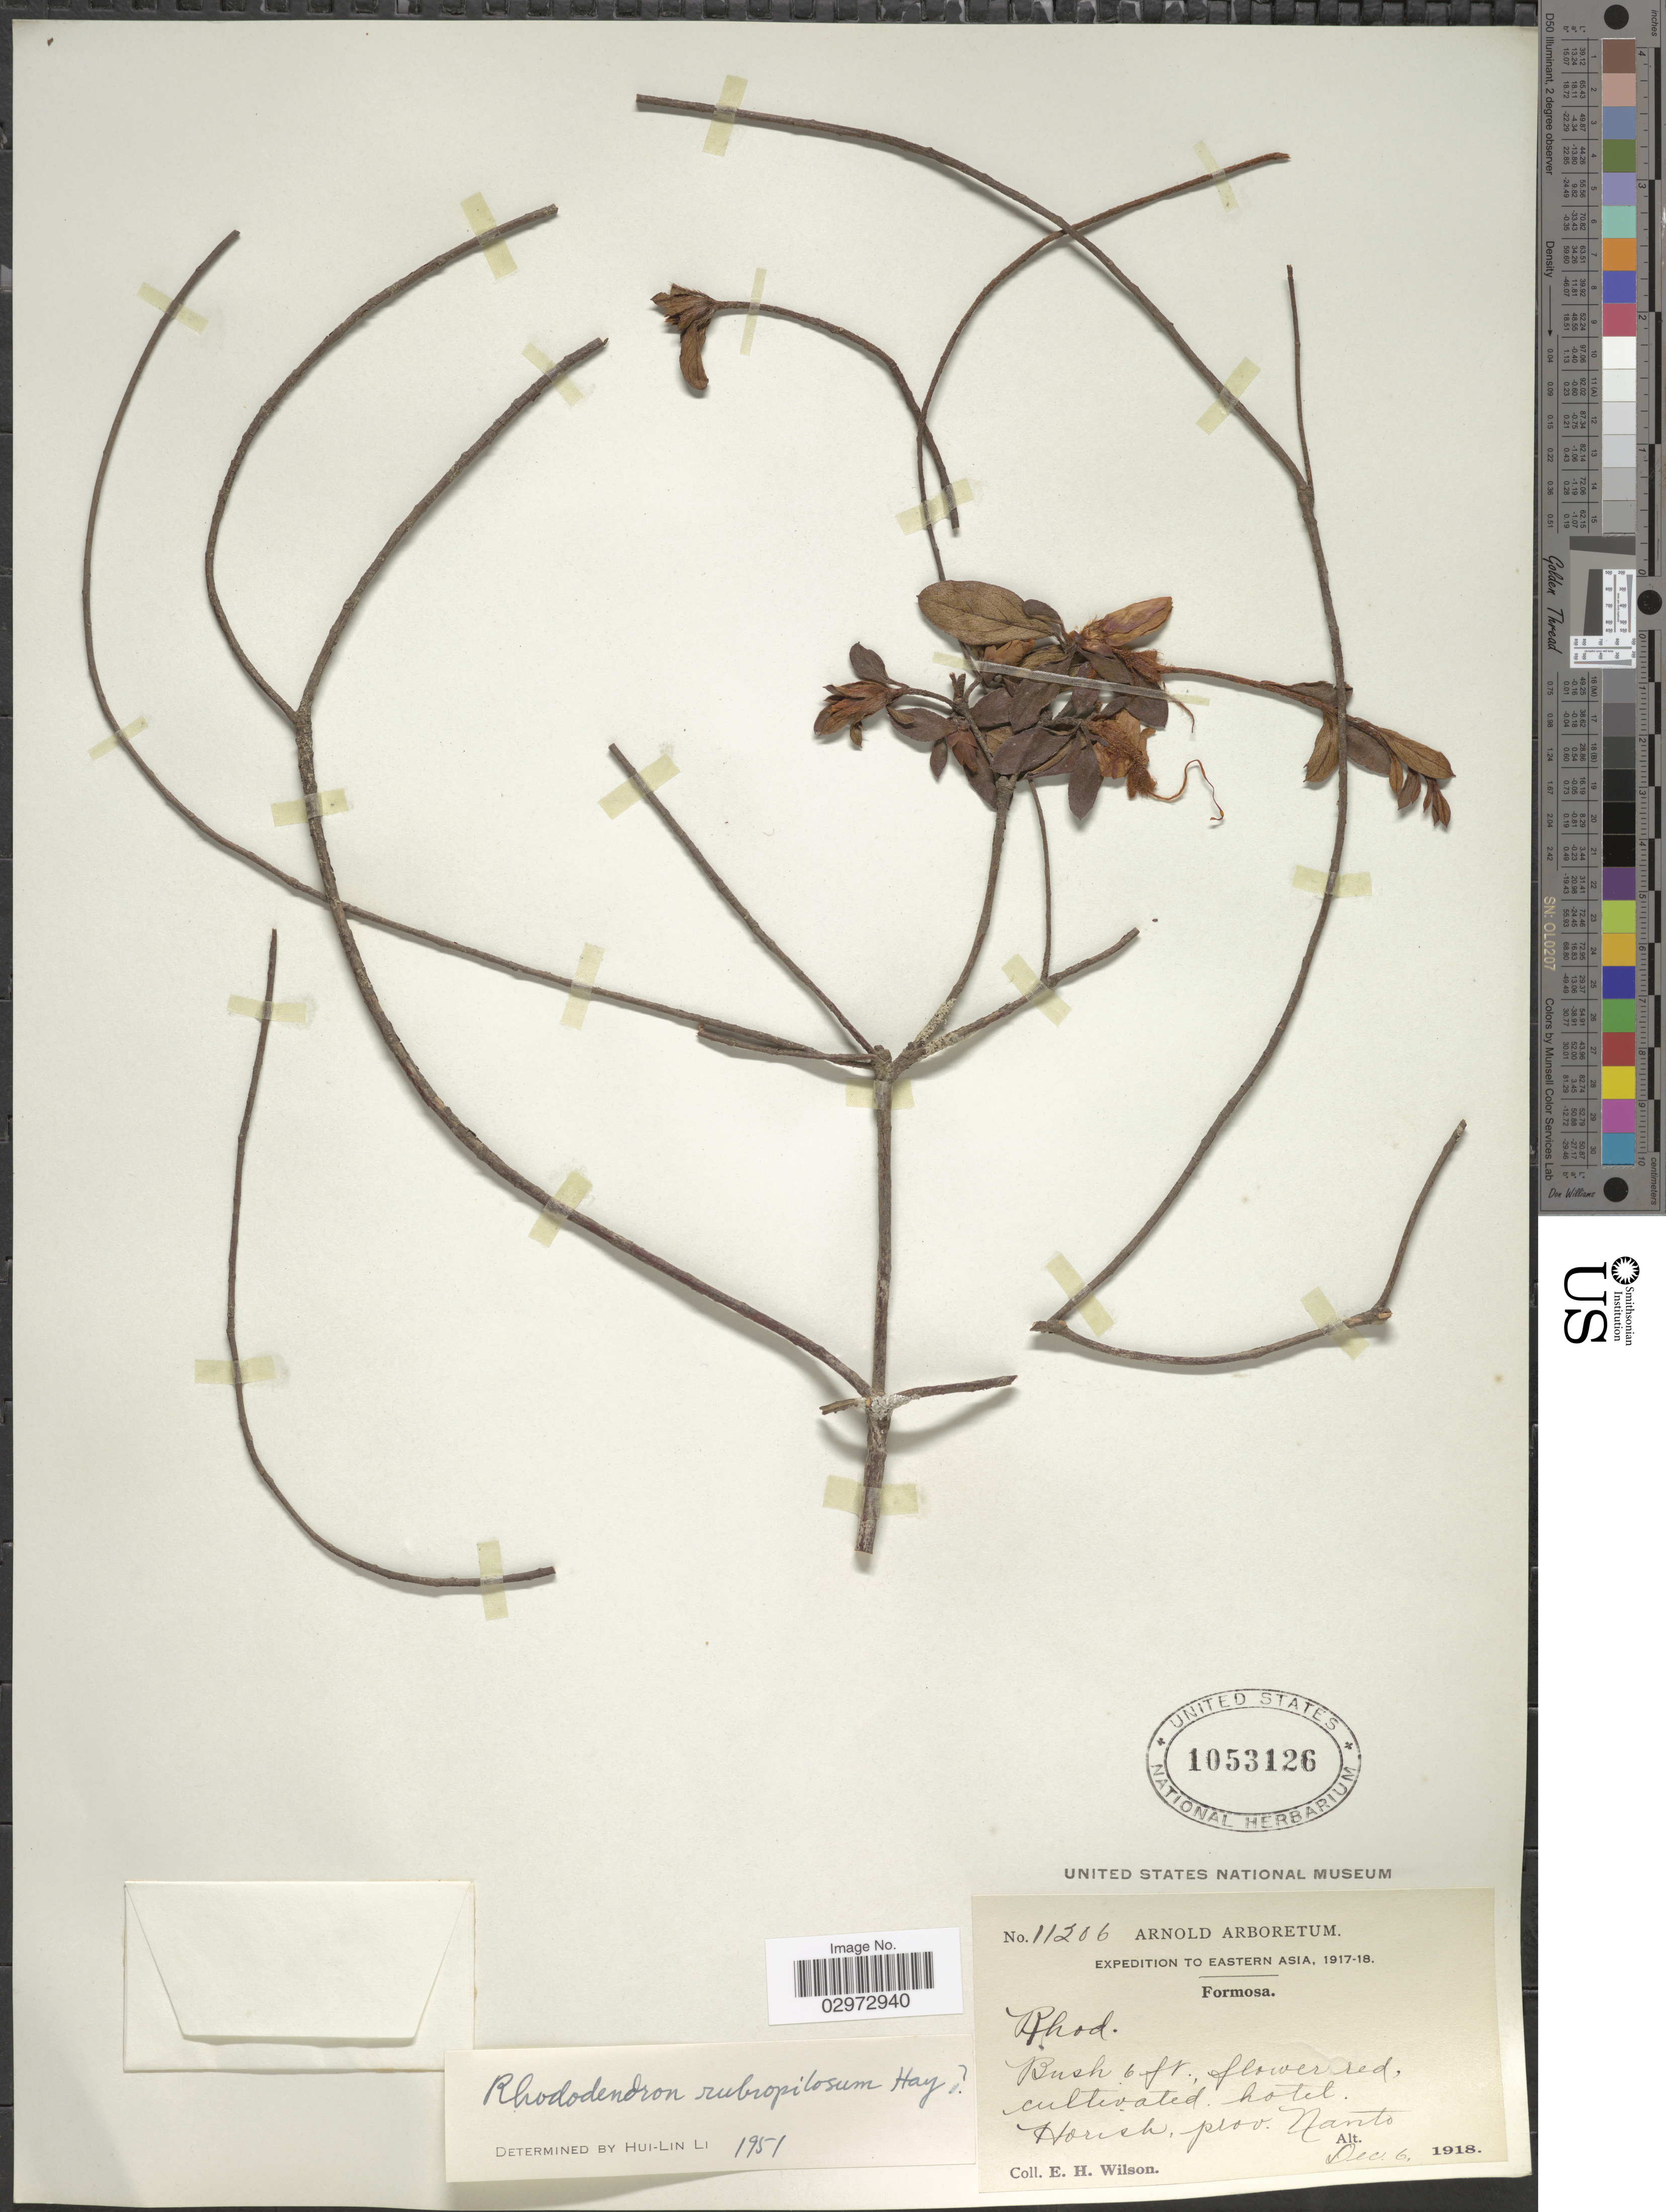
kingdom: Plantae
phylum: Tracheophyta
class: Magnoliopsida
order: Ericales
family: Ericaceae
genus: Rhododendron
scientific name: Rhododendron rubropilosum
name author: Hayata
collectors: E. Wilson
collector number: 11206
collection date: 1918-12-06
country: Taiwan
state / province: Nantou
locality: Eastern Asia, Formosa, cultivated hotel, Horish.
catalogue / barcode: US 1053126